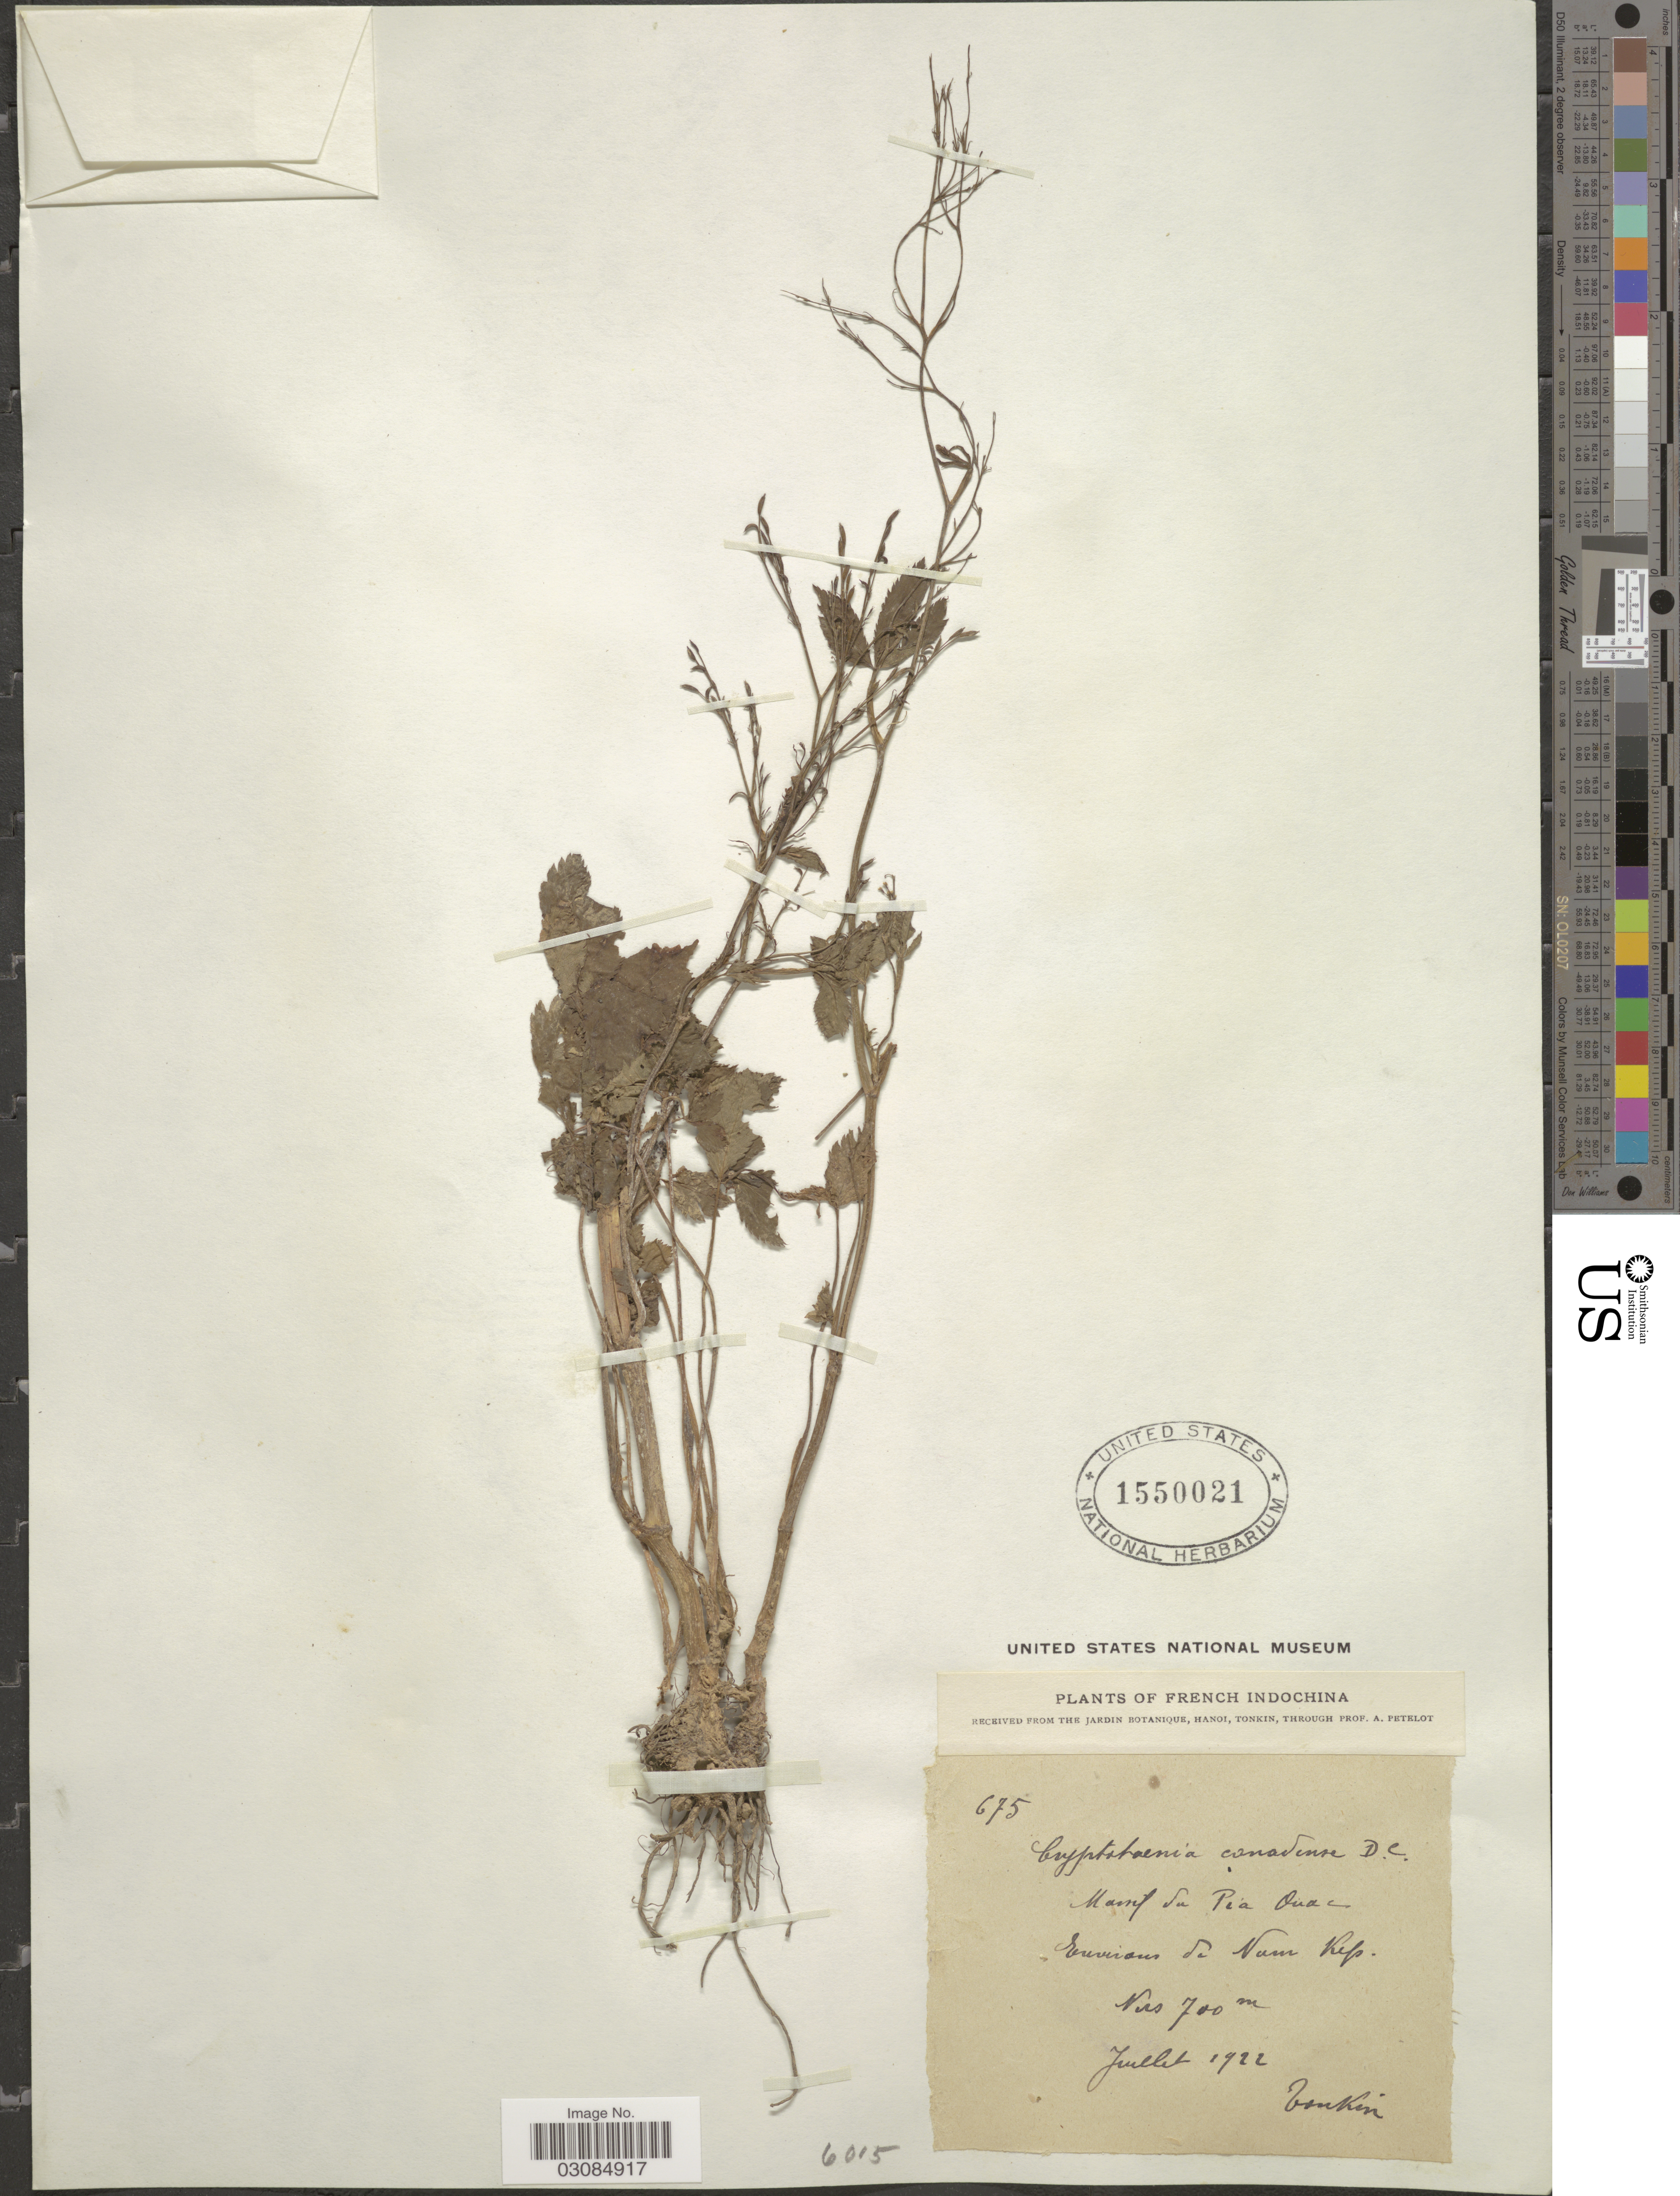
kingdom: Plantae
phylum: Tracheophyta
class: Magnoliopsida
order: Apiales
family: Apiaceae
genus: Cryptotaenia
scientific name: Cryptotaenia canadensis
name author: (L.) DC.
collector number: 675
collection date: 1922-07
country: Vietnam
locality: Massif du Pia Ouac. Environs de Nam Kep.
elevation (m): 700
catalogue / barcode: US 1550021